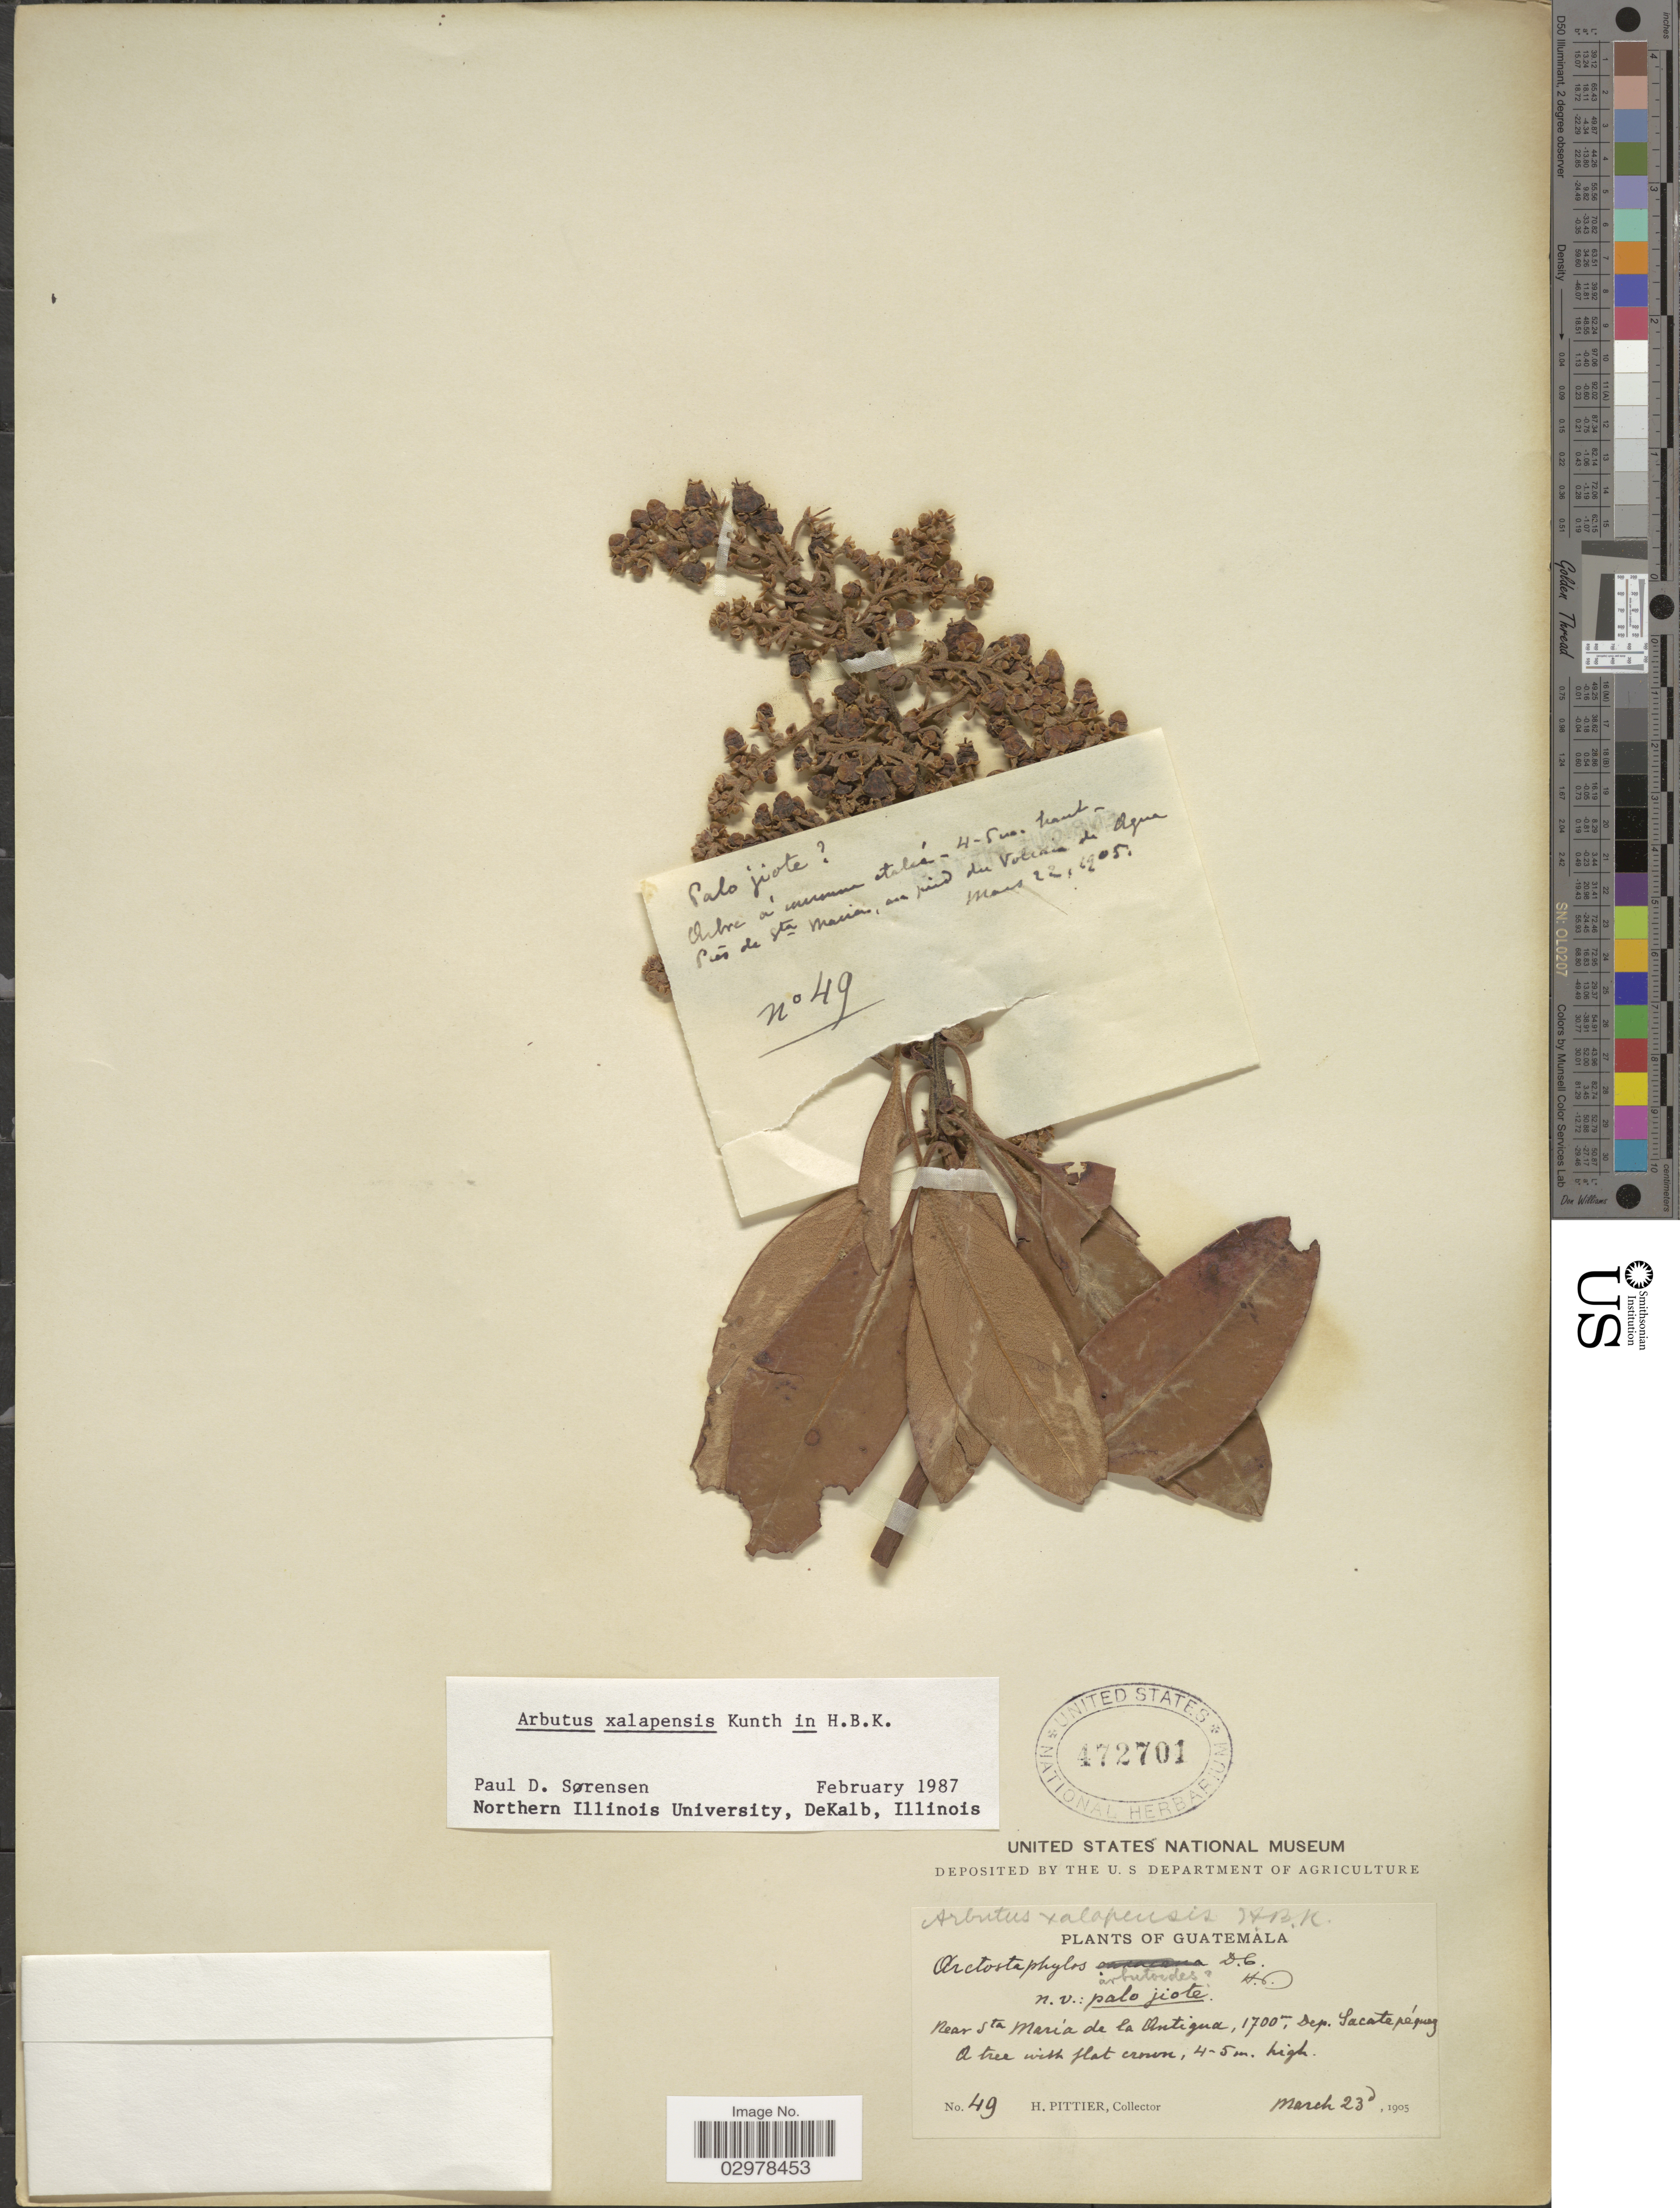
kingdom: Plantae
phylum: Tracheophyta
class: Magnoliopsida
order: Ericales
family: Ericaceae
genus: Arbutus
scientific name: Arbutus xalapensis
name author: Kunth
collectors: H. F. Pittier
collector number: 49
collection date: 1905-03-23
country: Guatemala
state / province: Sacatepéquez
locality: Near Sta Maria de la Antigua, Dep. Sacatepéquez.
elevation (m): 1700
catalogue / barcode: US 472701